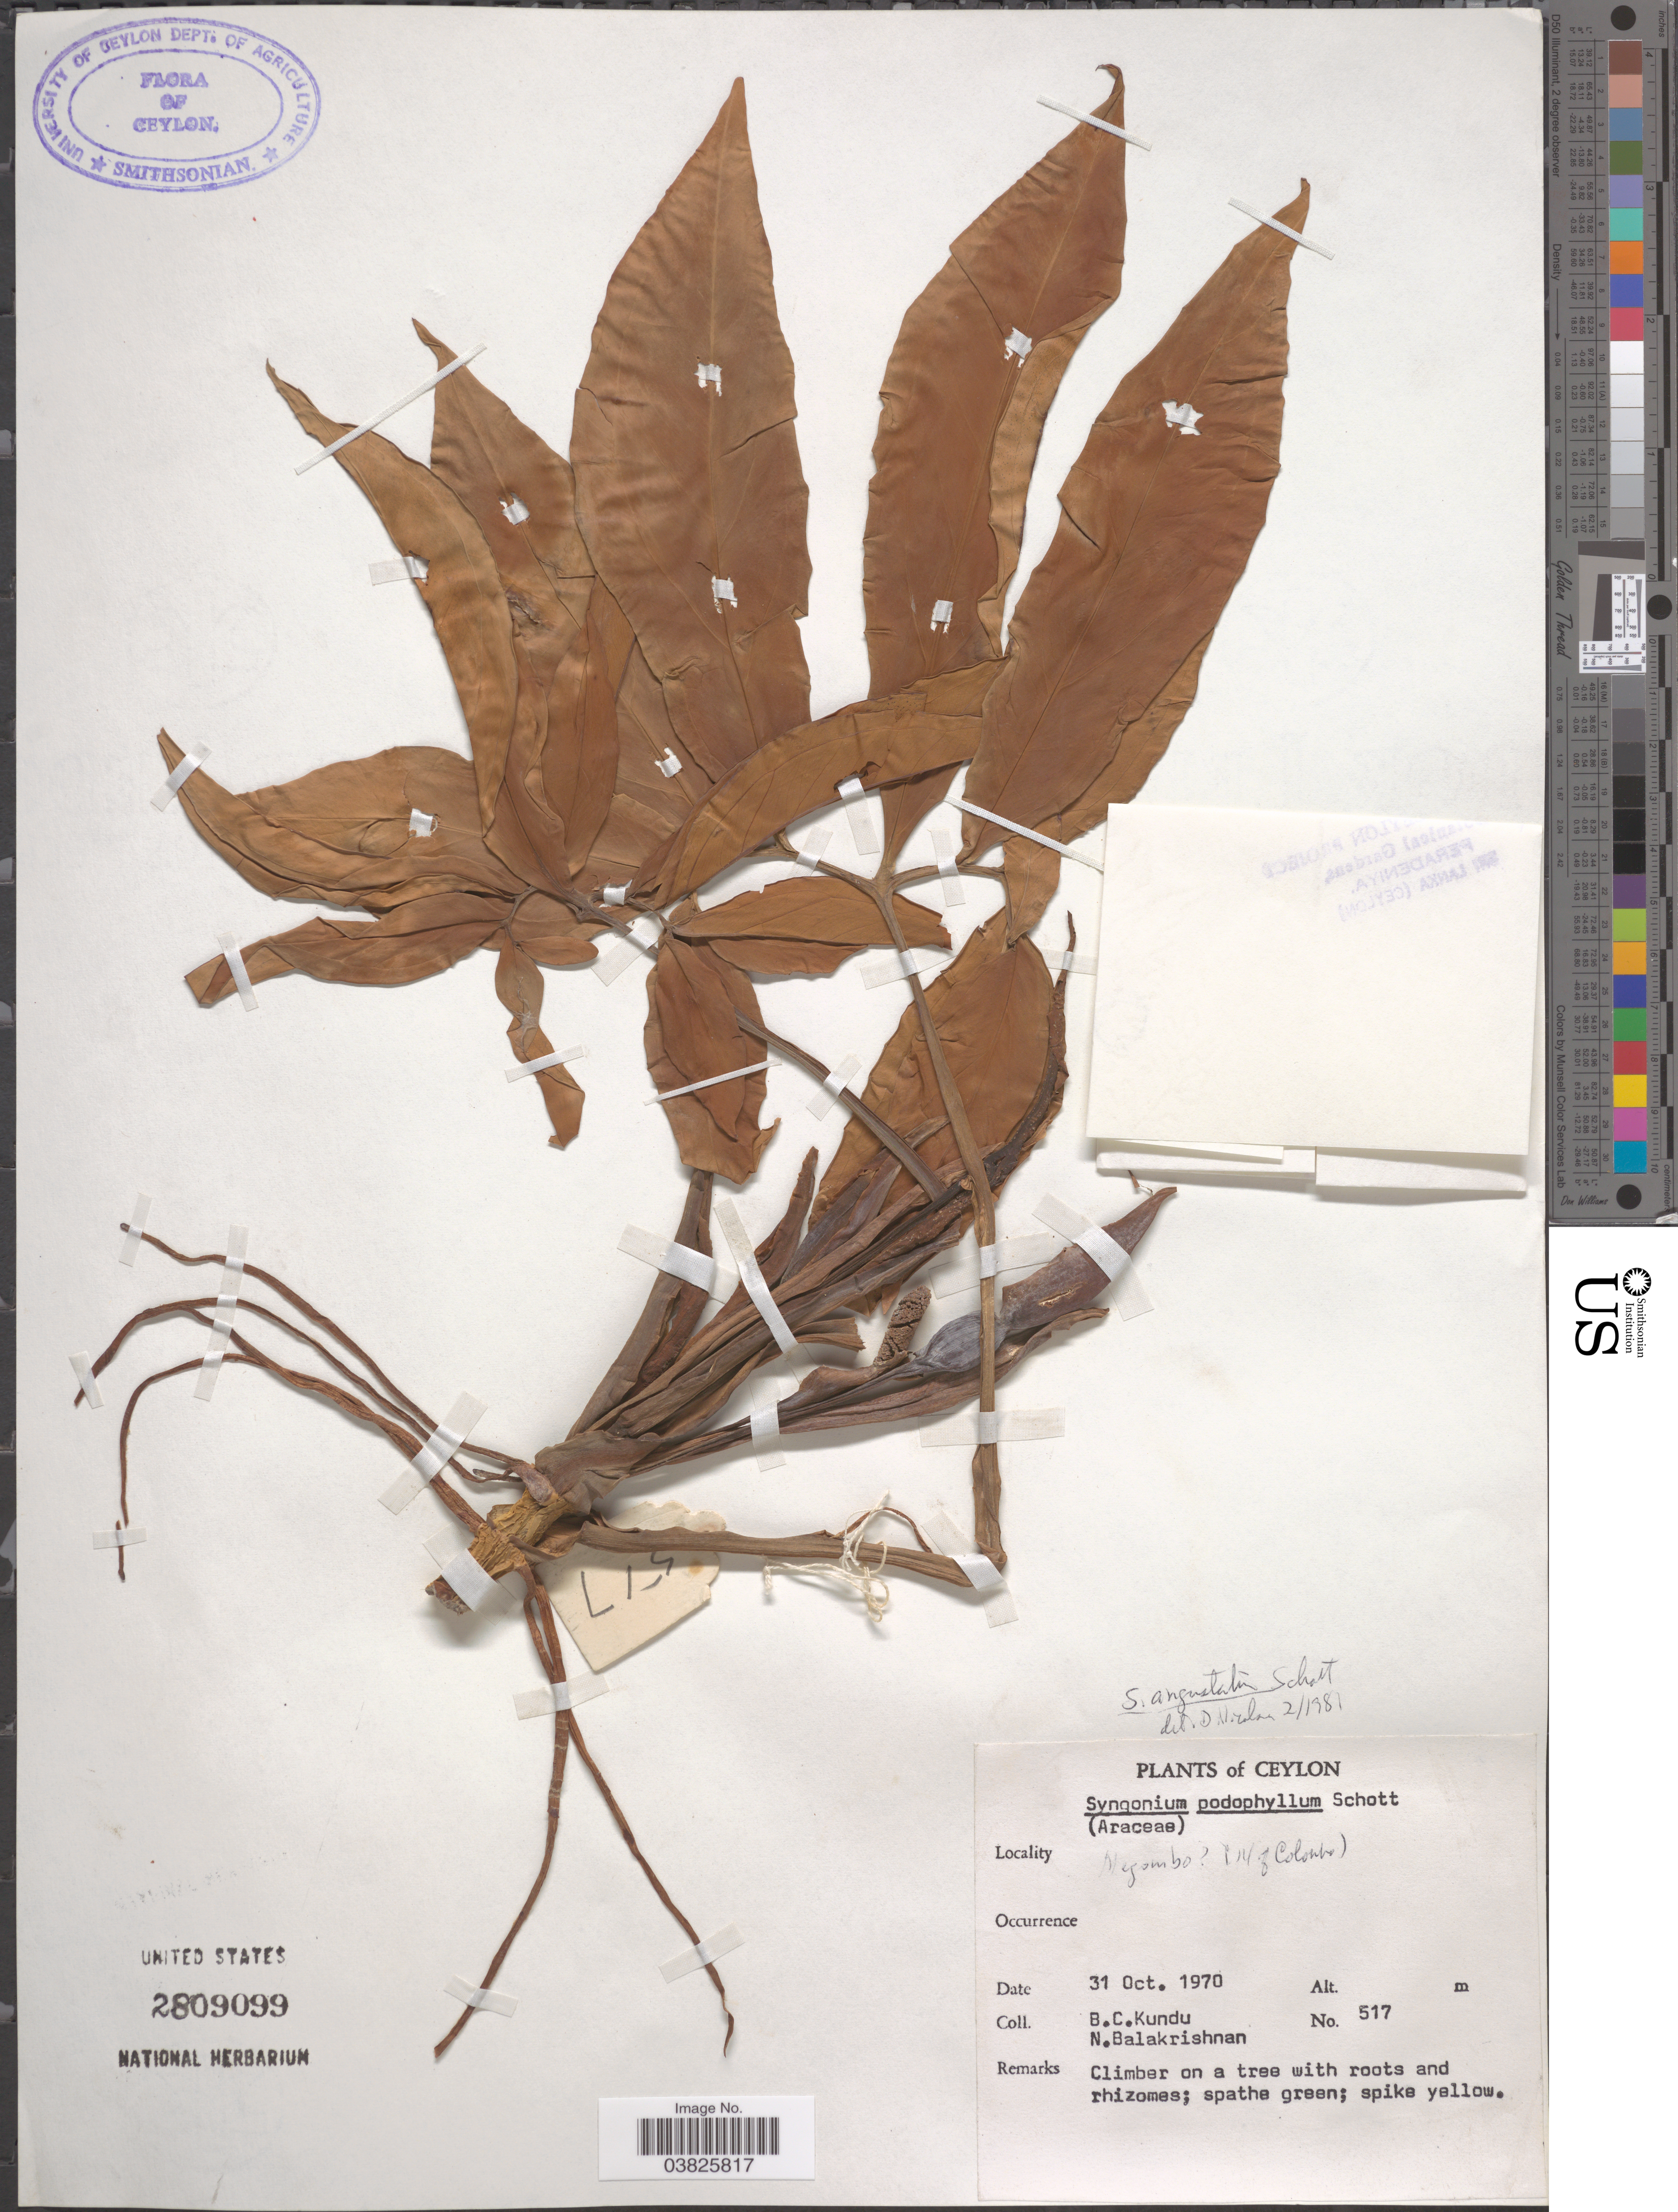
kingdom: Plantae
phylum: Tracheophyta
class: Liliopsida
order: Alismatales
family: Araceae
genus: Syngonium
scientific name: Syngonium angustatum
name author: Schott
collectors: B. C. Kundu & N. Balakrishnan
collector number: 517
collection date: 1970-10-31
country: Sri Lanka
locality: Ceylon.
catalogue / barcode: US 2809099